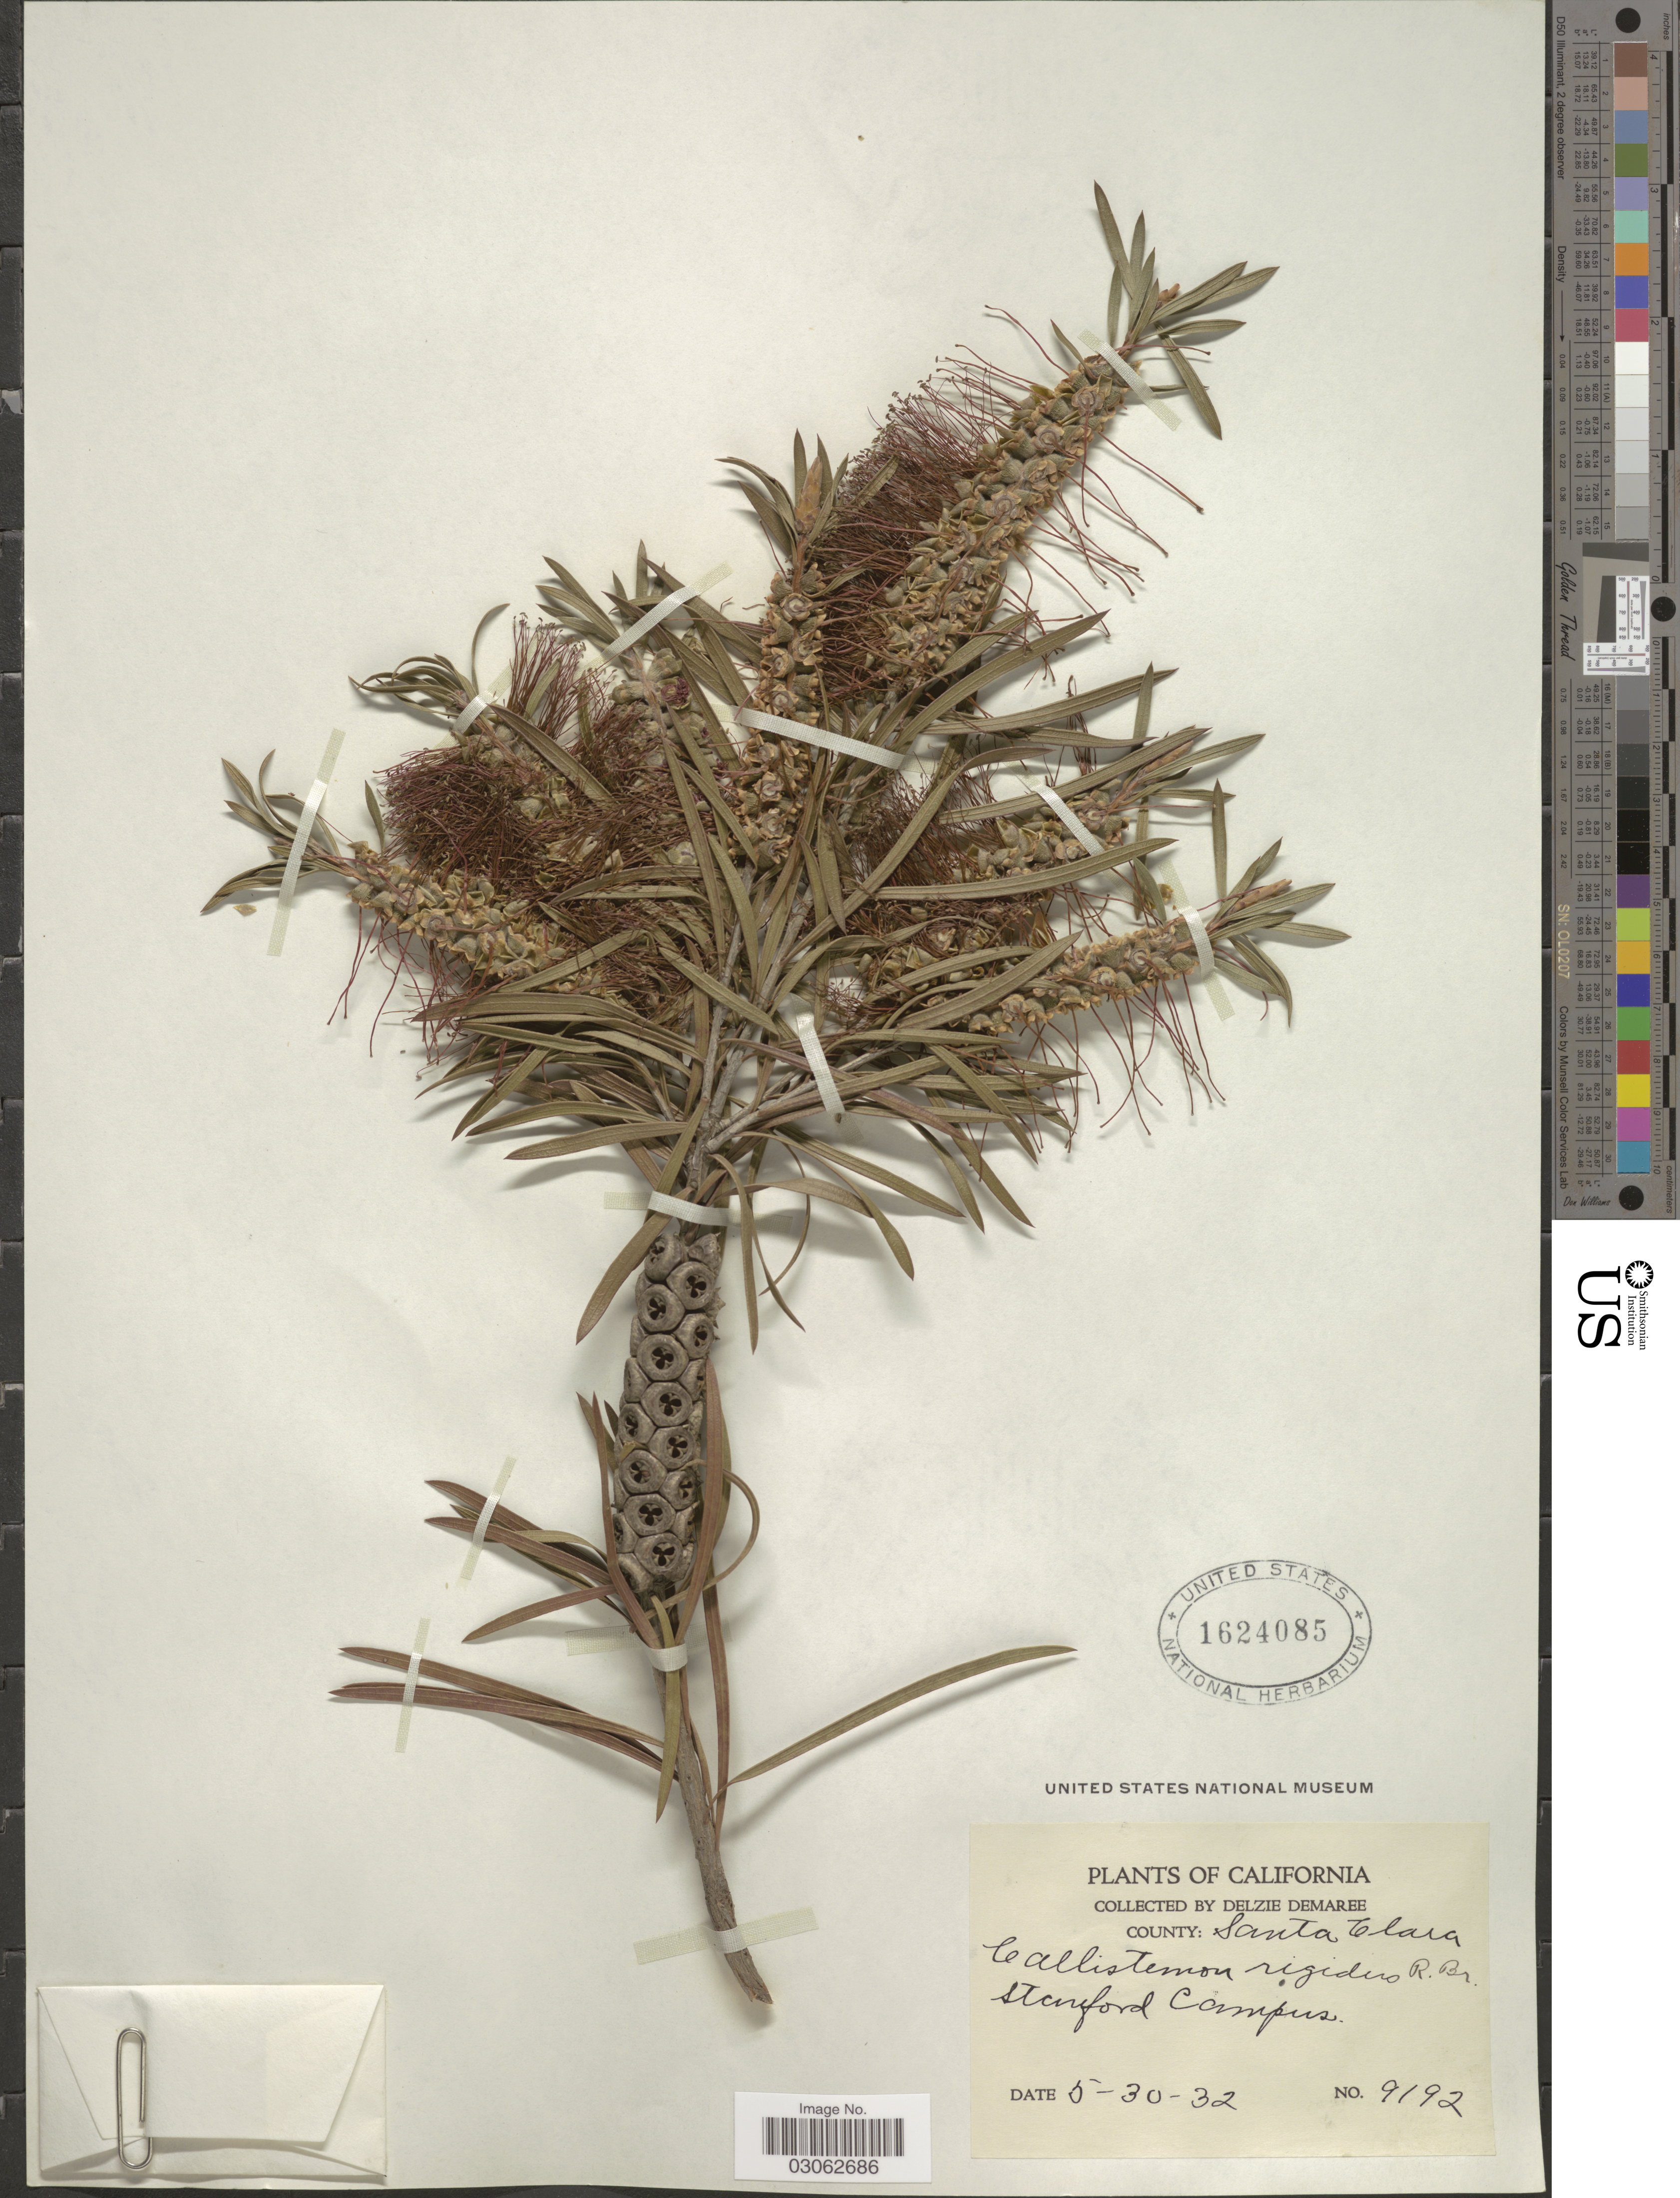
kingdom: Plantae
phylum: Tracheophyta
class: Magnoliopsida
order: Myrtales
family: Myrtaceae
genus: Callistemon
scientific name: Callistemon rigidus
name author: R. Br.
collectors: D. Demaree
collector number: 9192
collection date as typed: Transcribed d/m/y: 30/5/32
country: United States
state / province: California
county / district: Santa Clara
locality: County: Santa Clara. Stanford Campus.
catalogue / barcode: US 1624085